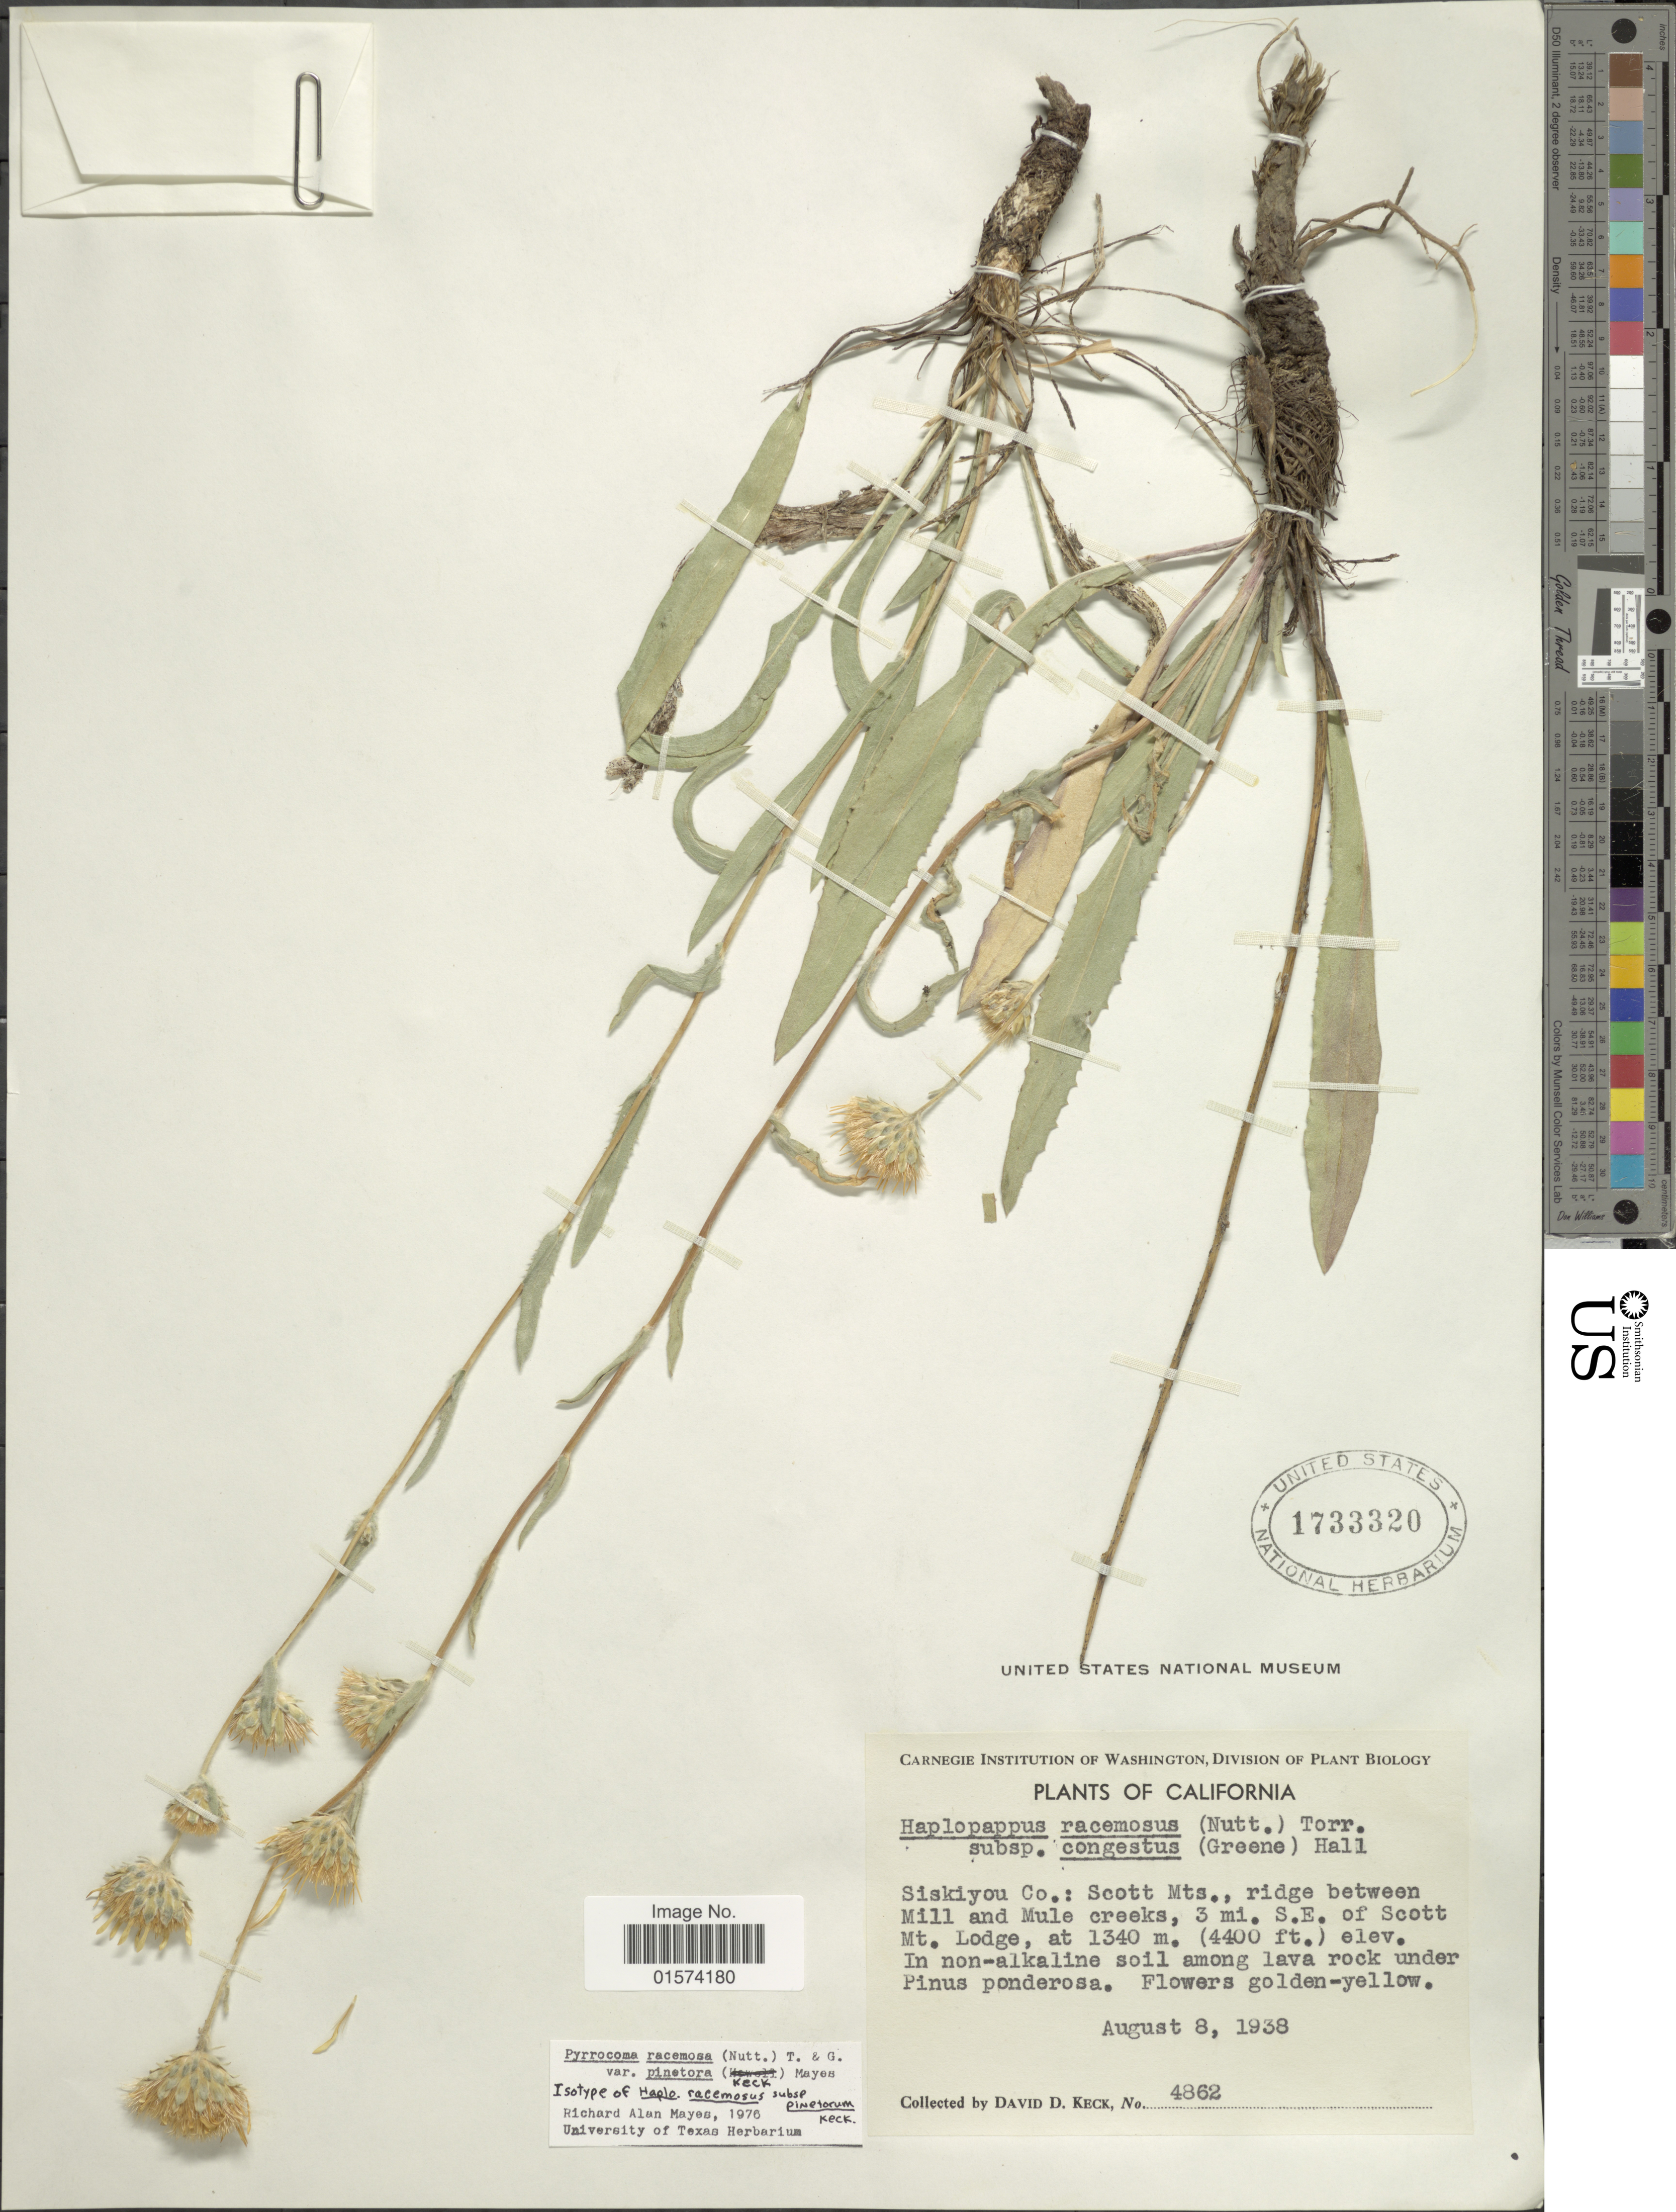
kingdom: Plantae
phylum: Tracheophyta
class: Magnoliopsida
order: Asterales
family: Asteraceae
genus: Pyrrocoma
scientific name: Pyrrocoma racemosa var. pinetorum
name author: (D.D. Keck) Mayes ex Kartesz & Gandhi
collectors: D. D. Keck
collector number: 4862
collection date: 1938-08-08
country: United States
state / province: California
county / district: Siskiyou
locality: Siskiyou Co.: Scott Mts., ridge between Mill and Mule creeks, 3 mi. S.E. of Scott Mt. Lodge, in non-alkaline soil among lava rock under Pinus ponderosa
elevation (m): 1340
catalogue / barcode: US 1733320